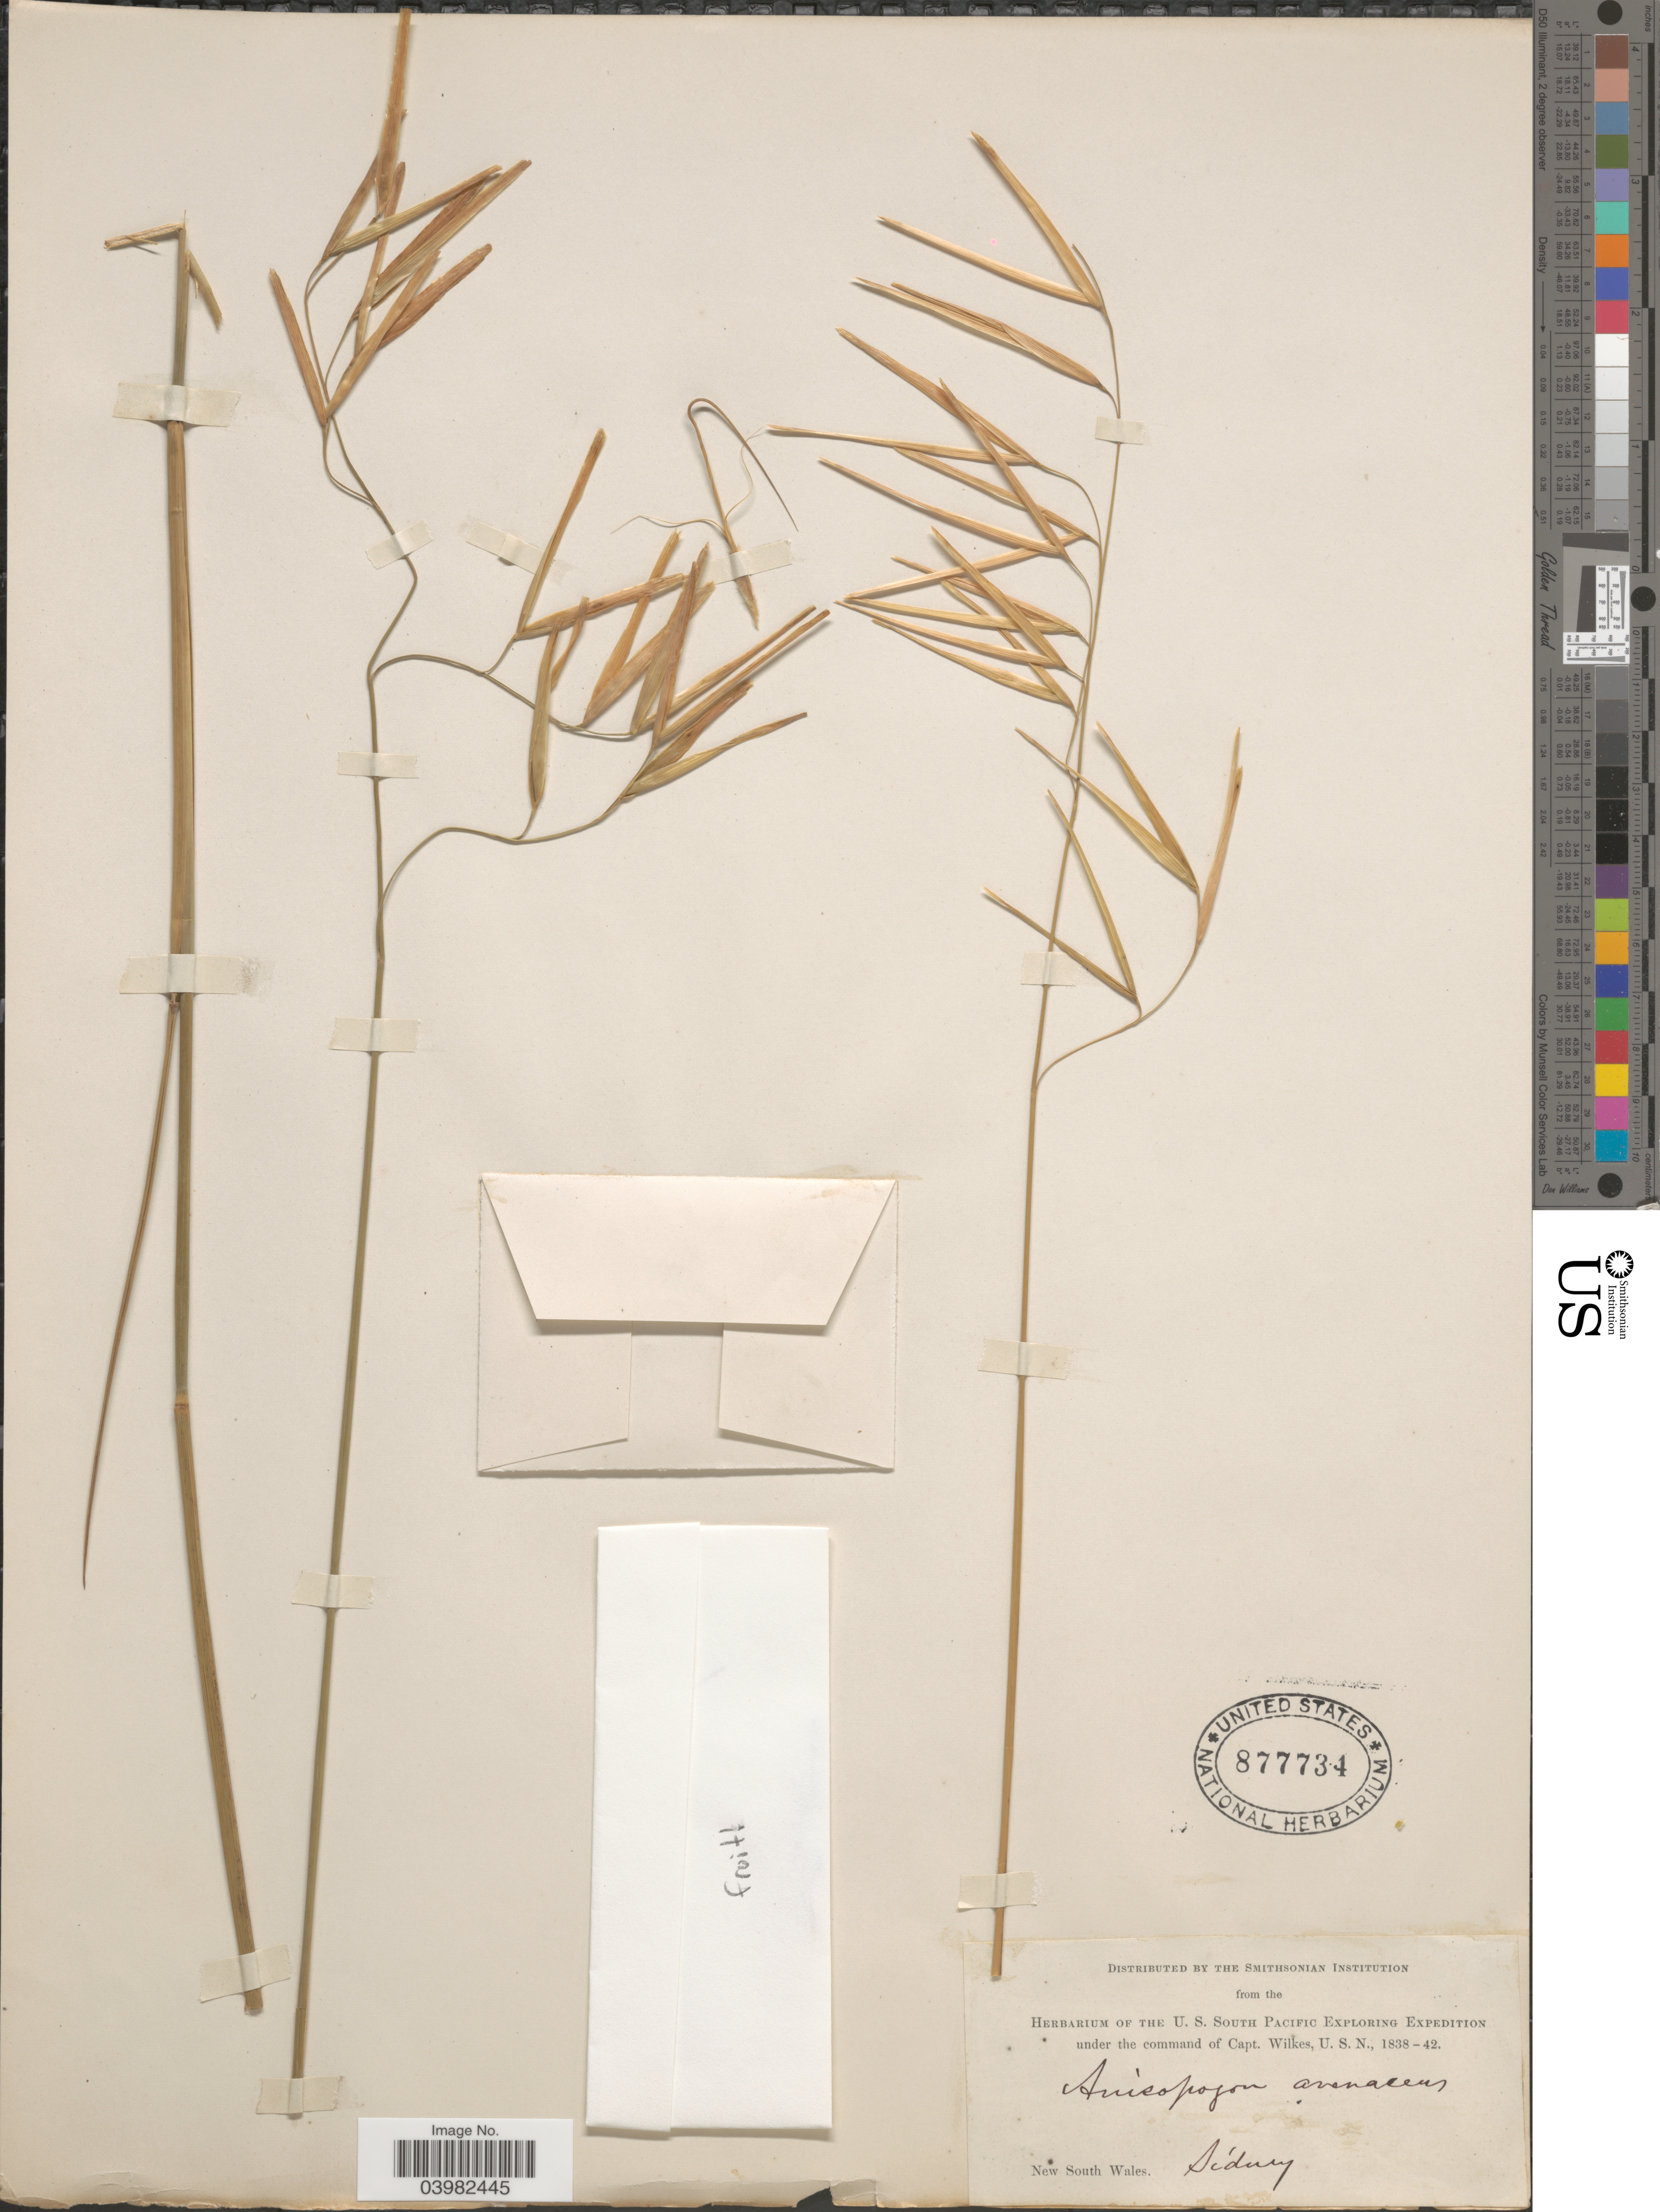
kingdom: Plantae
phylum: Tracheophyta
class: Liliopsida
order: Poales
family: Poaceae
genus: Anisopogon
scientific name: Anisopogon avenaceus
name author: R. Br.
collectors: Wilkes Explor. Exped.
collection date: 1838/1842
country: Australia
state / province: New South Wales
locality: Sidney.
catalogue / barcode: US 877734